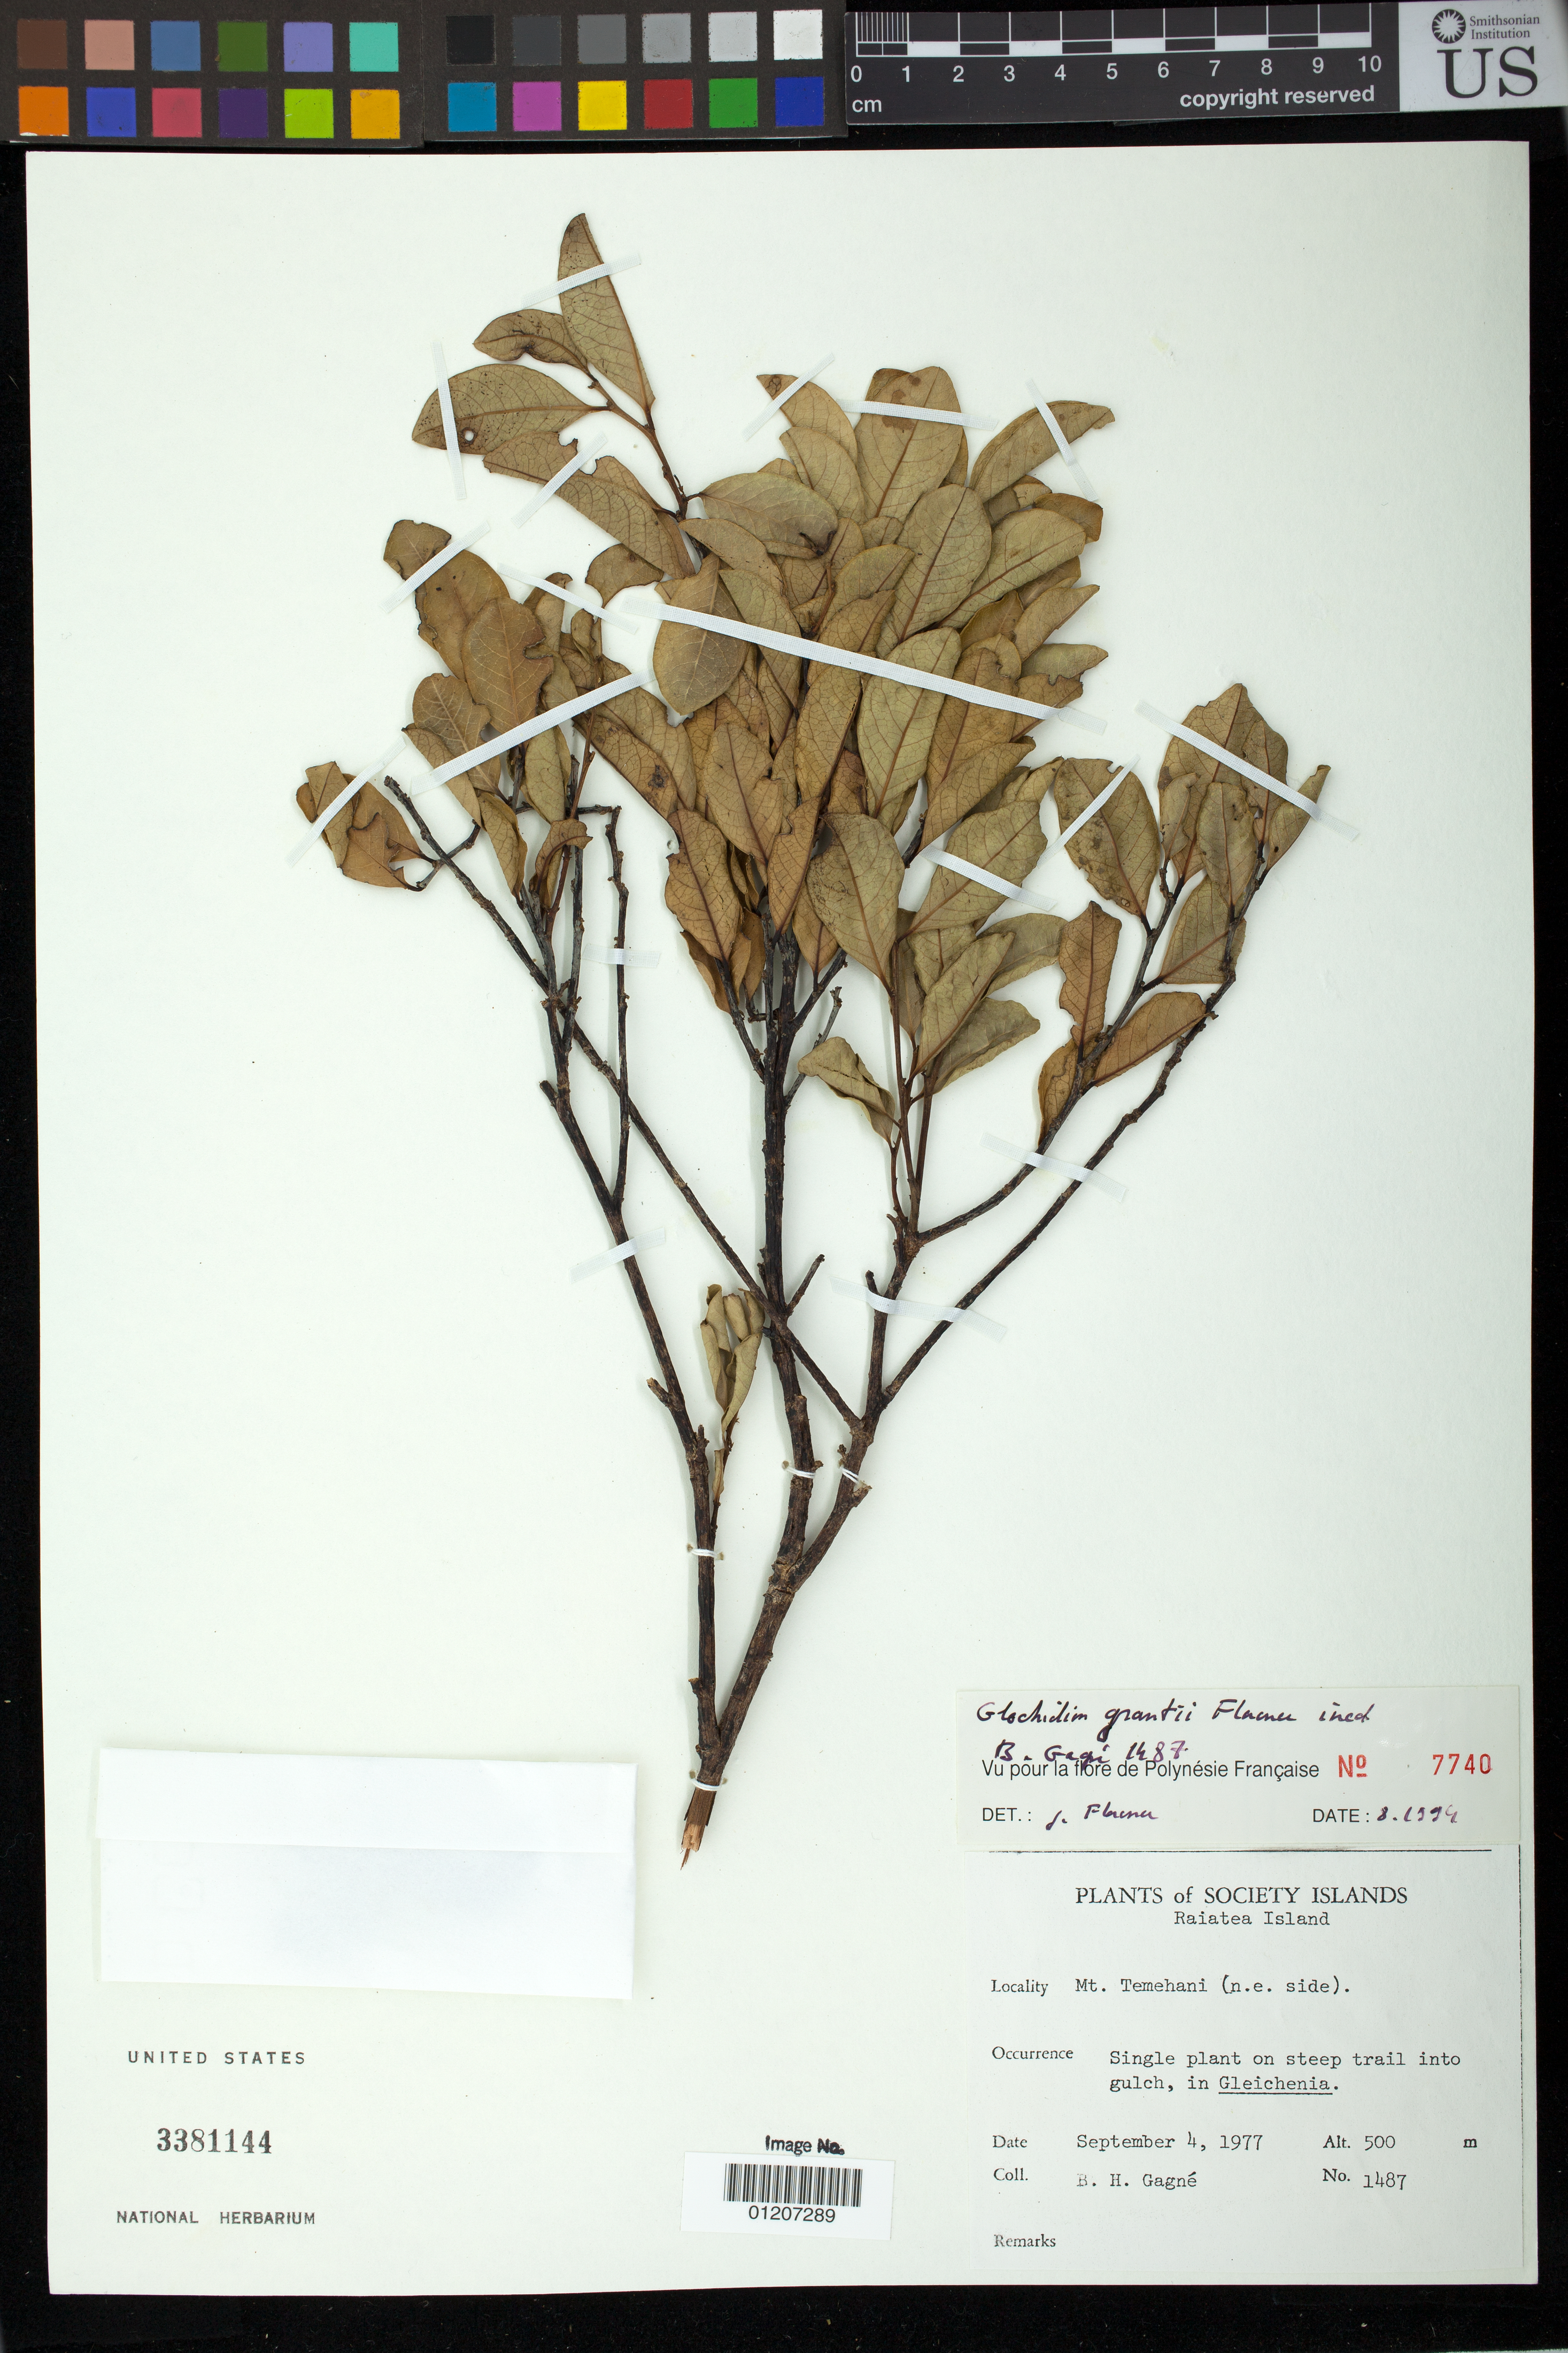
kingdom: Plantae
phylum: Tracheophyta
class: Magnoliopsida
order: Malpighiales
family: Phyllanthaceae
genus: Phyllanthus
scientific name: Phyllanthus grantii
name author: (J. Florence) W.L. Wagner & Lorence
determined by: Wagner, W. L., (BOT), Smithsonian Institution - National Museum of Natural History (UNITED STATES)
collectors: B. H. Gagné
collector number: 1487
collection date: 1977-09-04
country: French Polynesia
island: Raiatea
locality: On steep trail into gulch, Mt. Temehani (N.E. side)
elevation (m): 500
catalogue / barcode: US 3381144